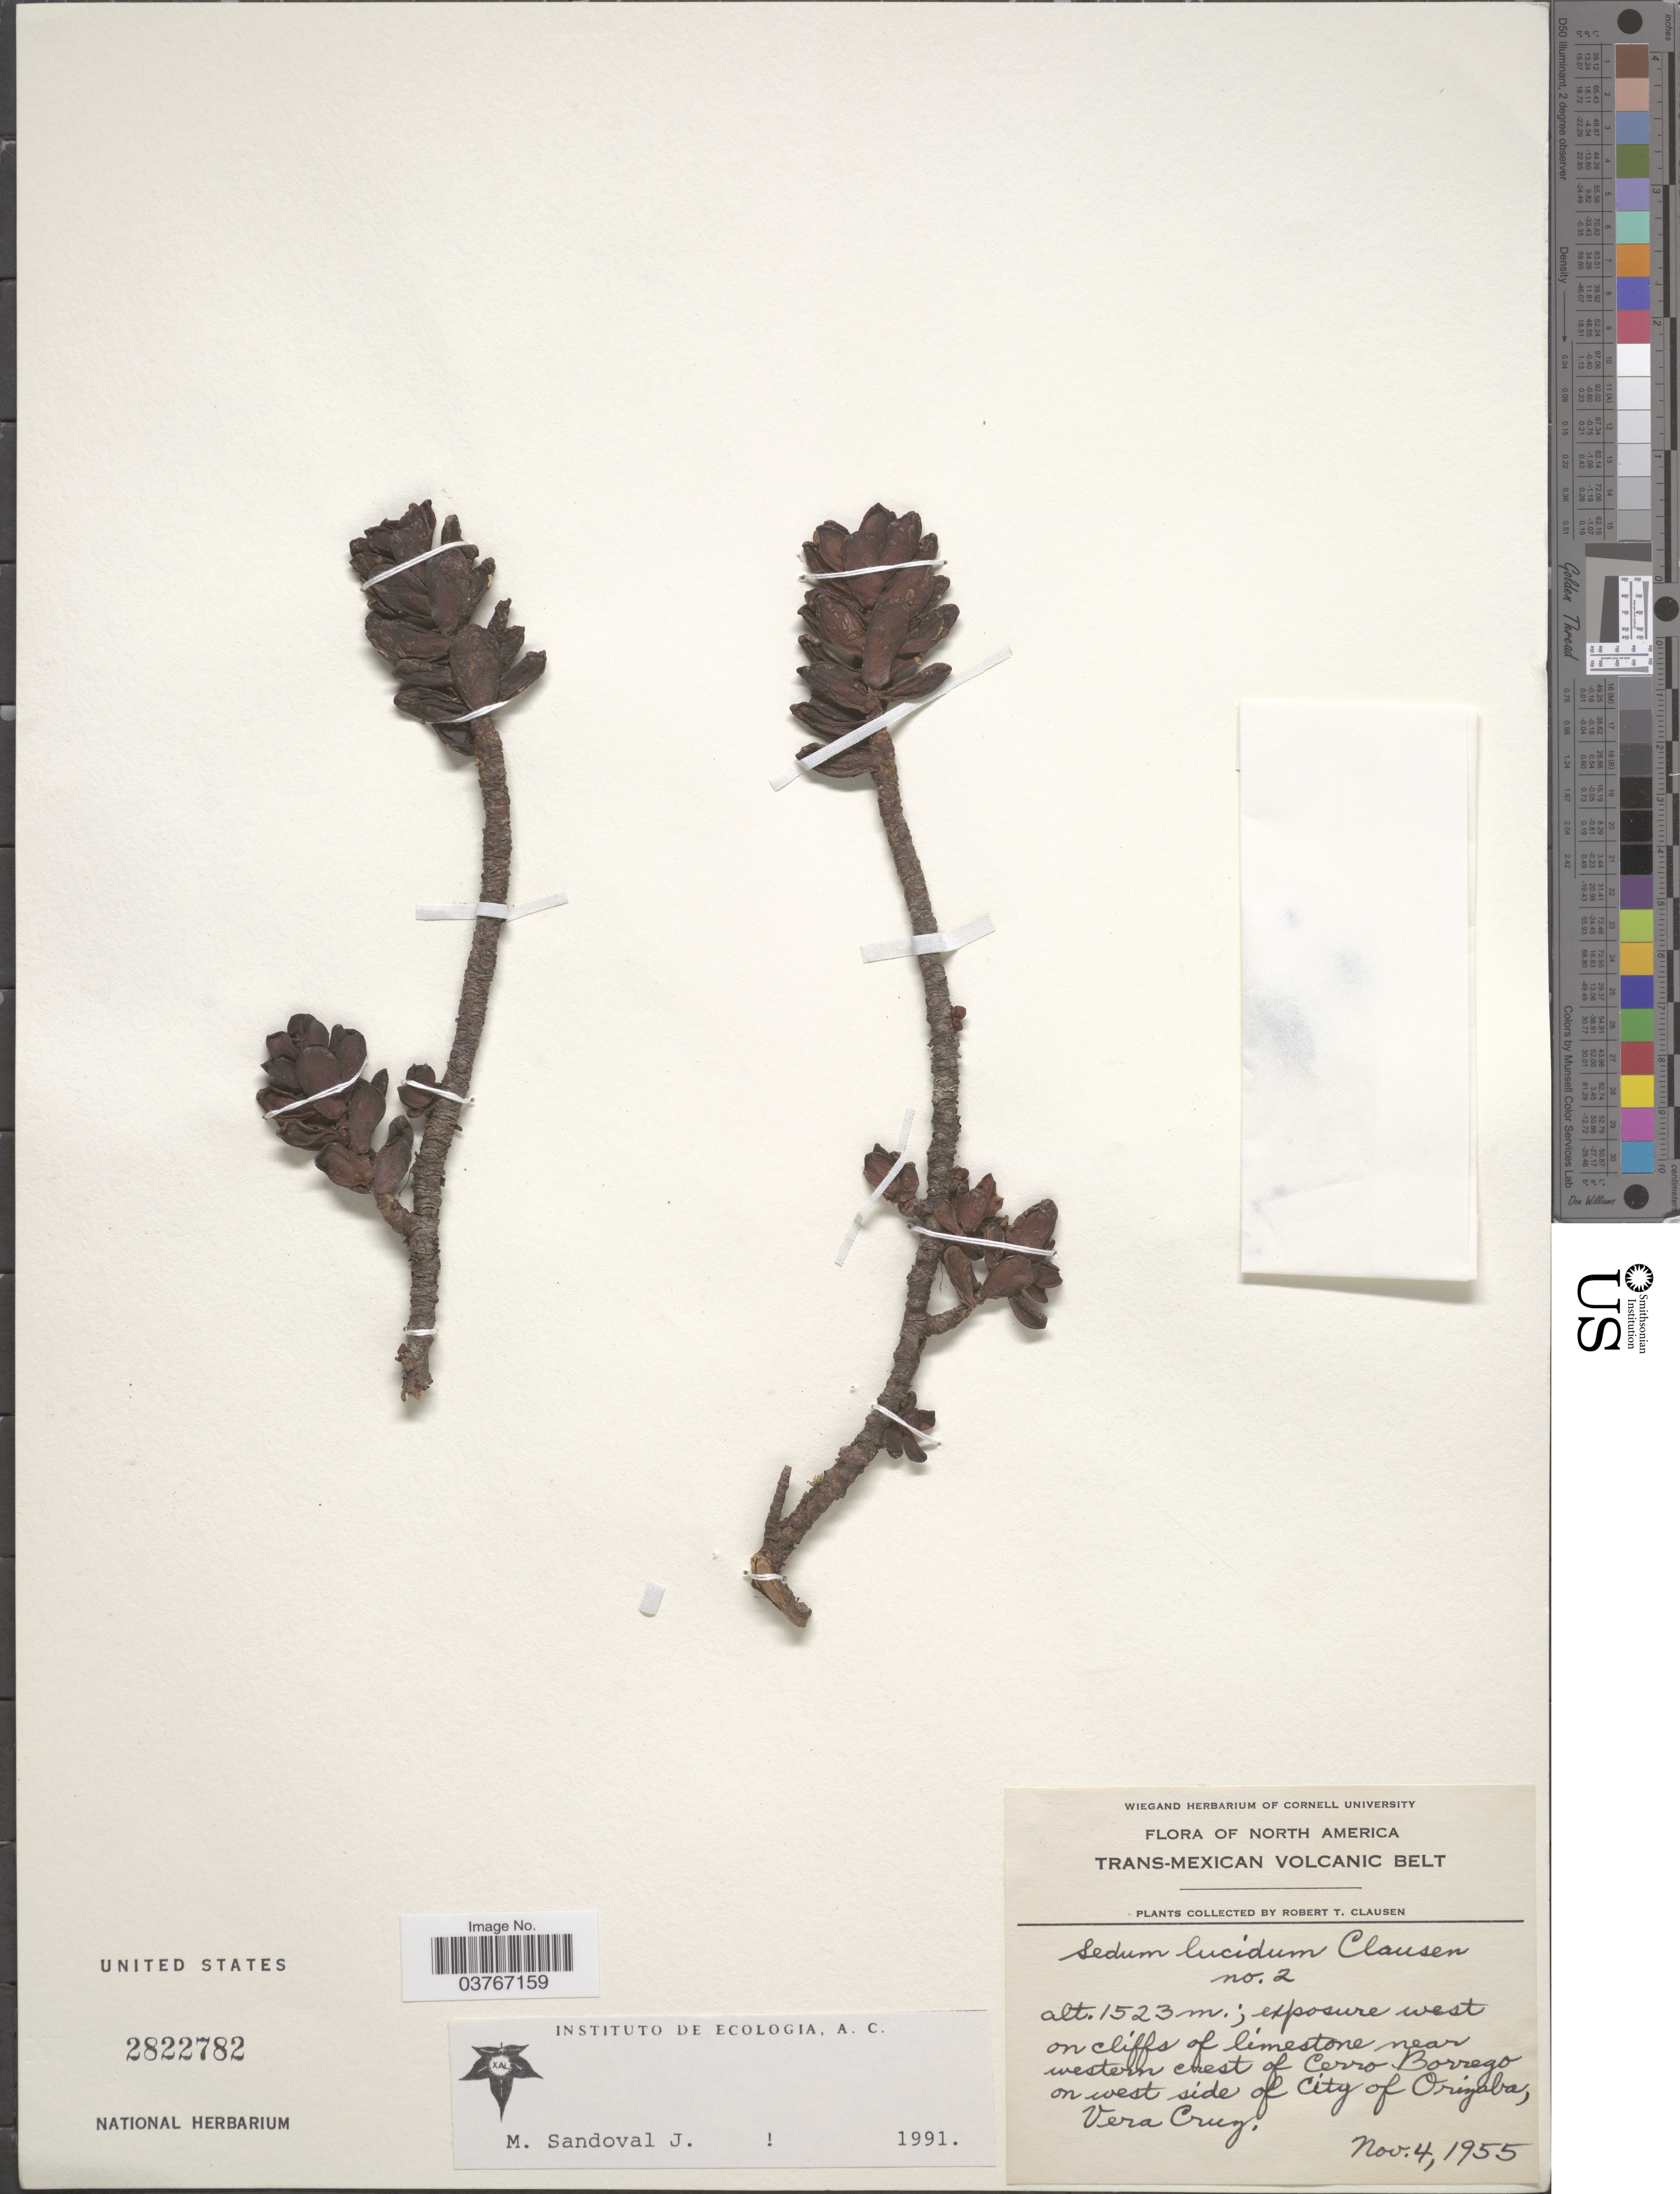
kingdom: Plantae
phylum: Tracheophyta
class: Magnoliopsida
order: Saxifragales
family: Crassulaceae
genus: Sedum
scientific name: Sedum lucidum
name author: R.T. Clausen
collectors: R. T. Clausen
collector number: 2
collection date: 1955-11-04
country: Mexico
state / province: Veracruz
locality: Trans-Mexican Volcanic Belt. Exposure west on cliffs of limestone near western crest of Cerro Borrego on west side of City of Orizaba, Vera Cruz.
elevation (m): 1523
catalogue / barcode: US 2822782